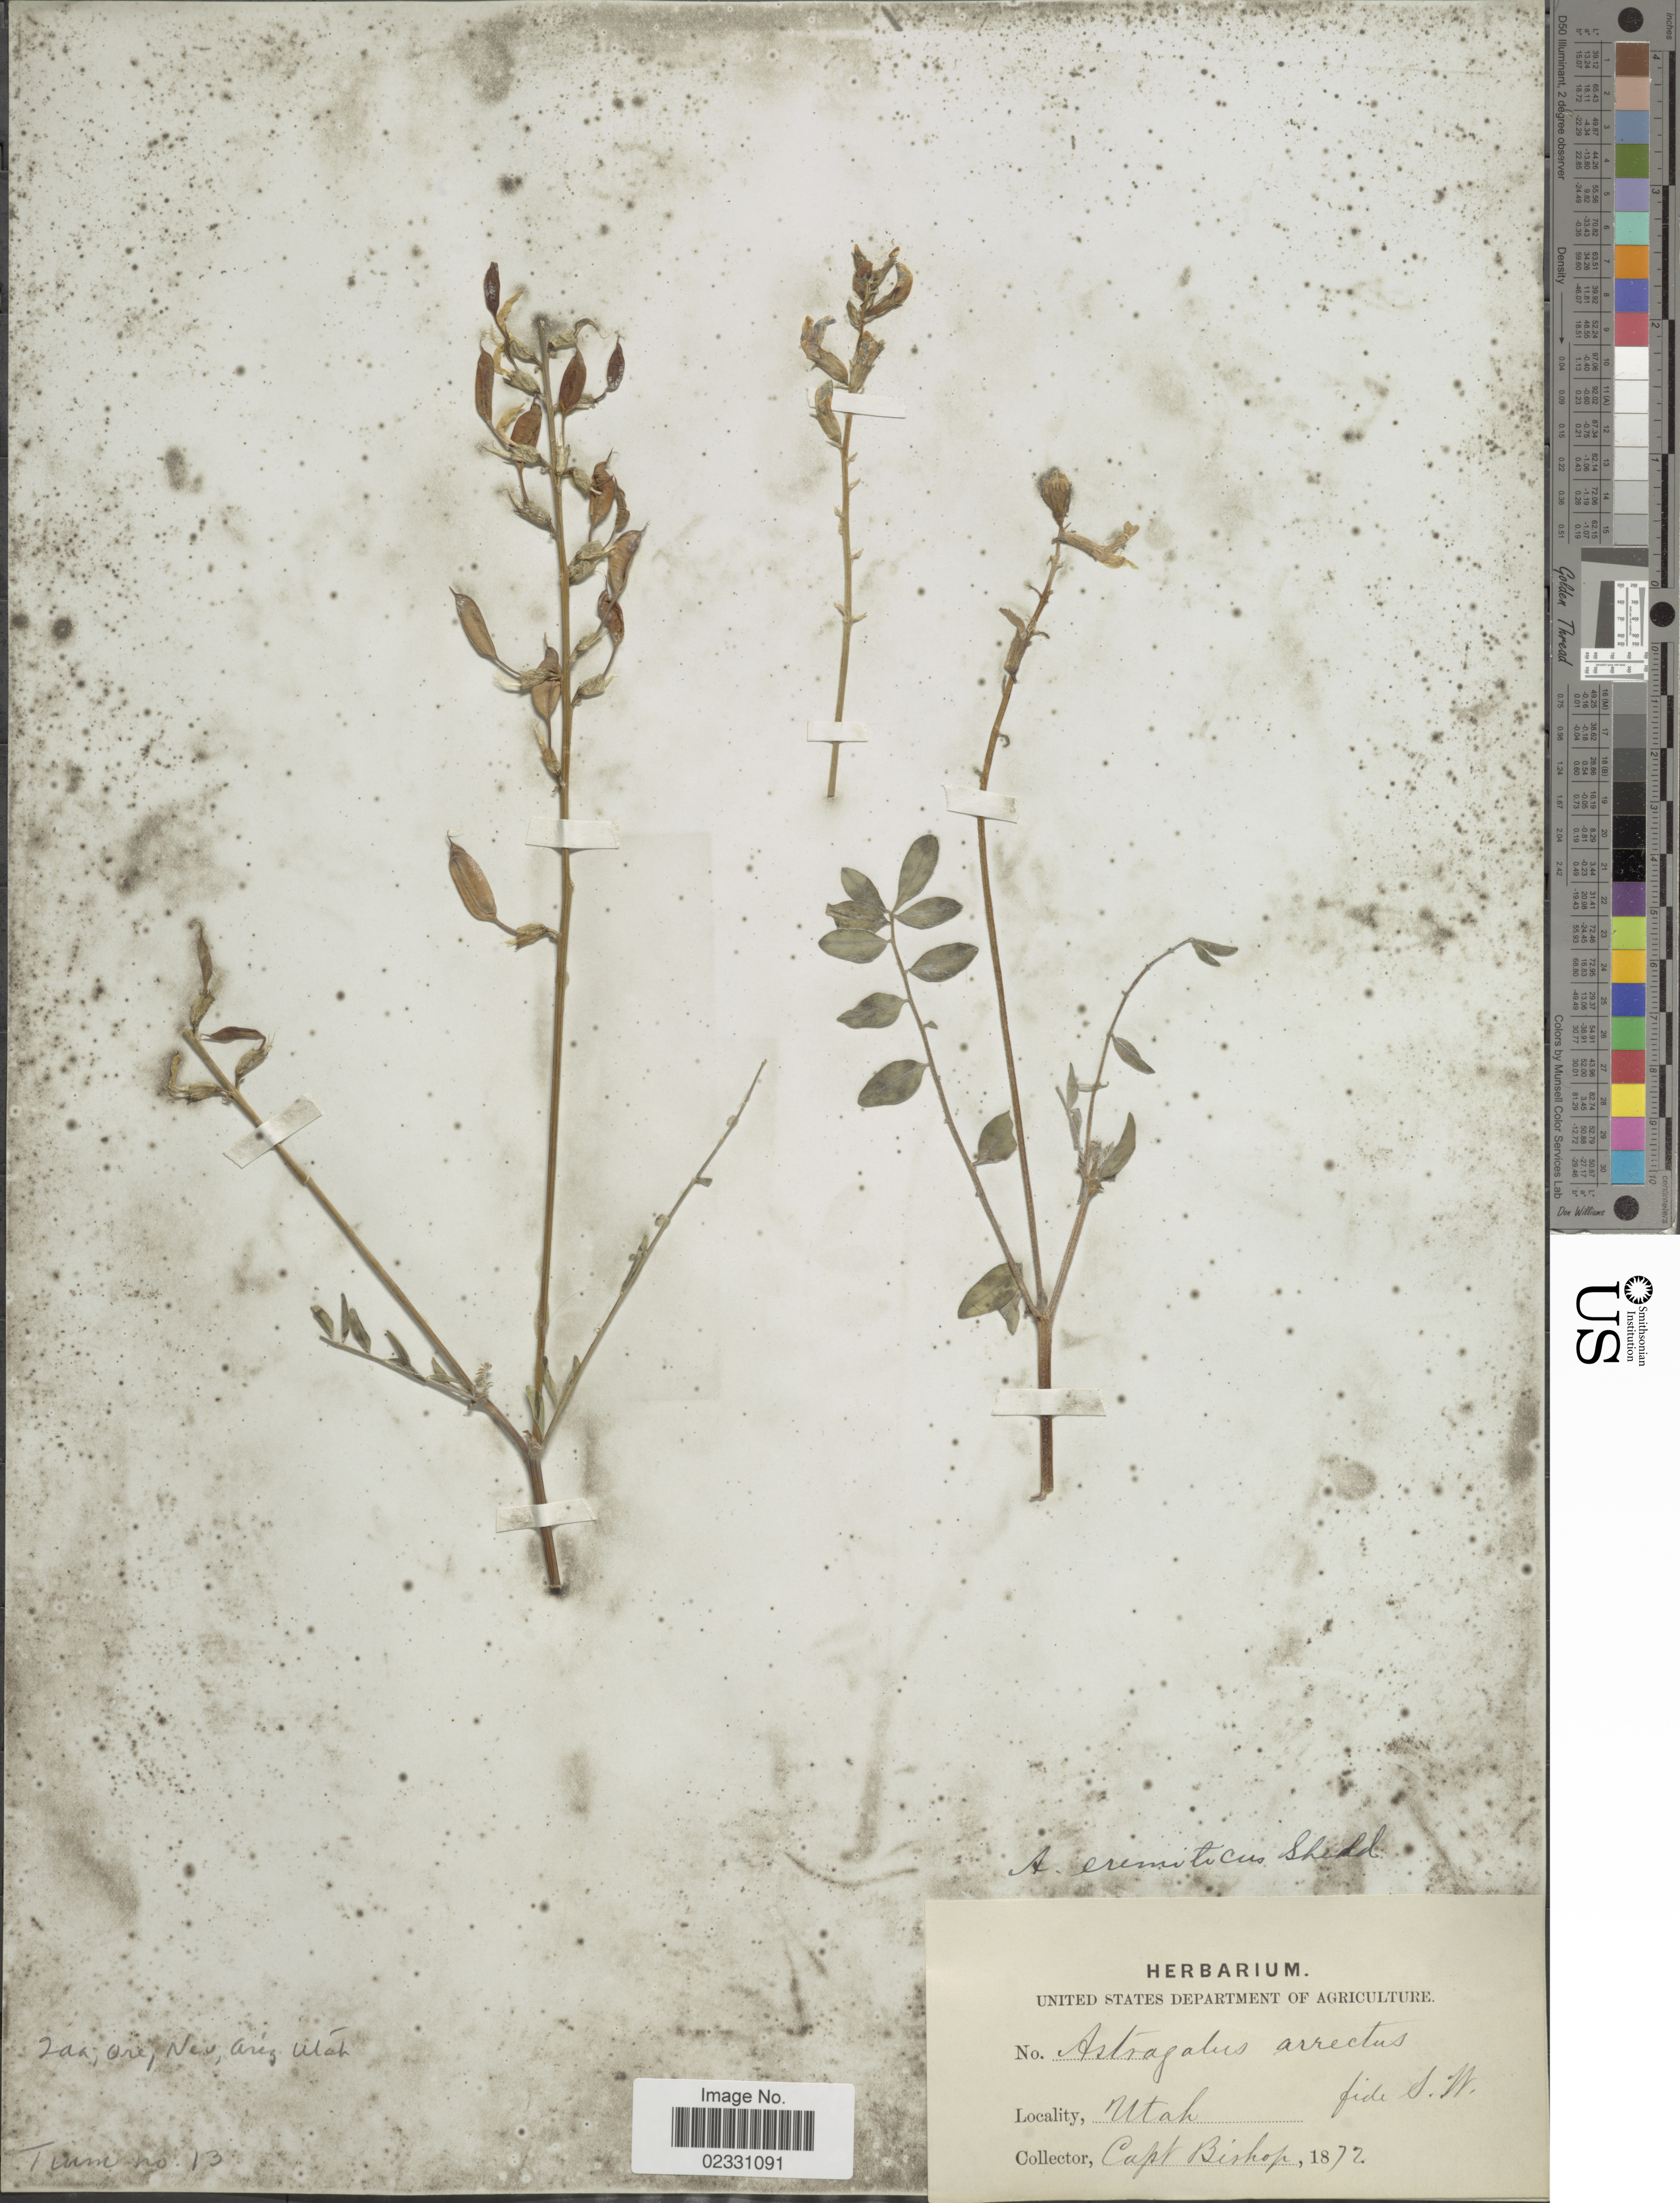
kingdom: Plantae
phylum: Tracheophyta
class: Magnoliopsida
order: Fabales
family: Fabaceae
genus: Astragalus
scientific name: Astragalus eremiticus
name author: E. Sheld.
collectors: F. M. Bishop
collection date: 1872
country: United States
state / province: Utah